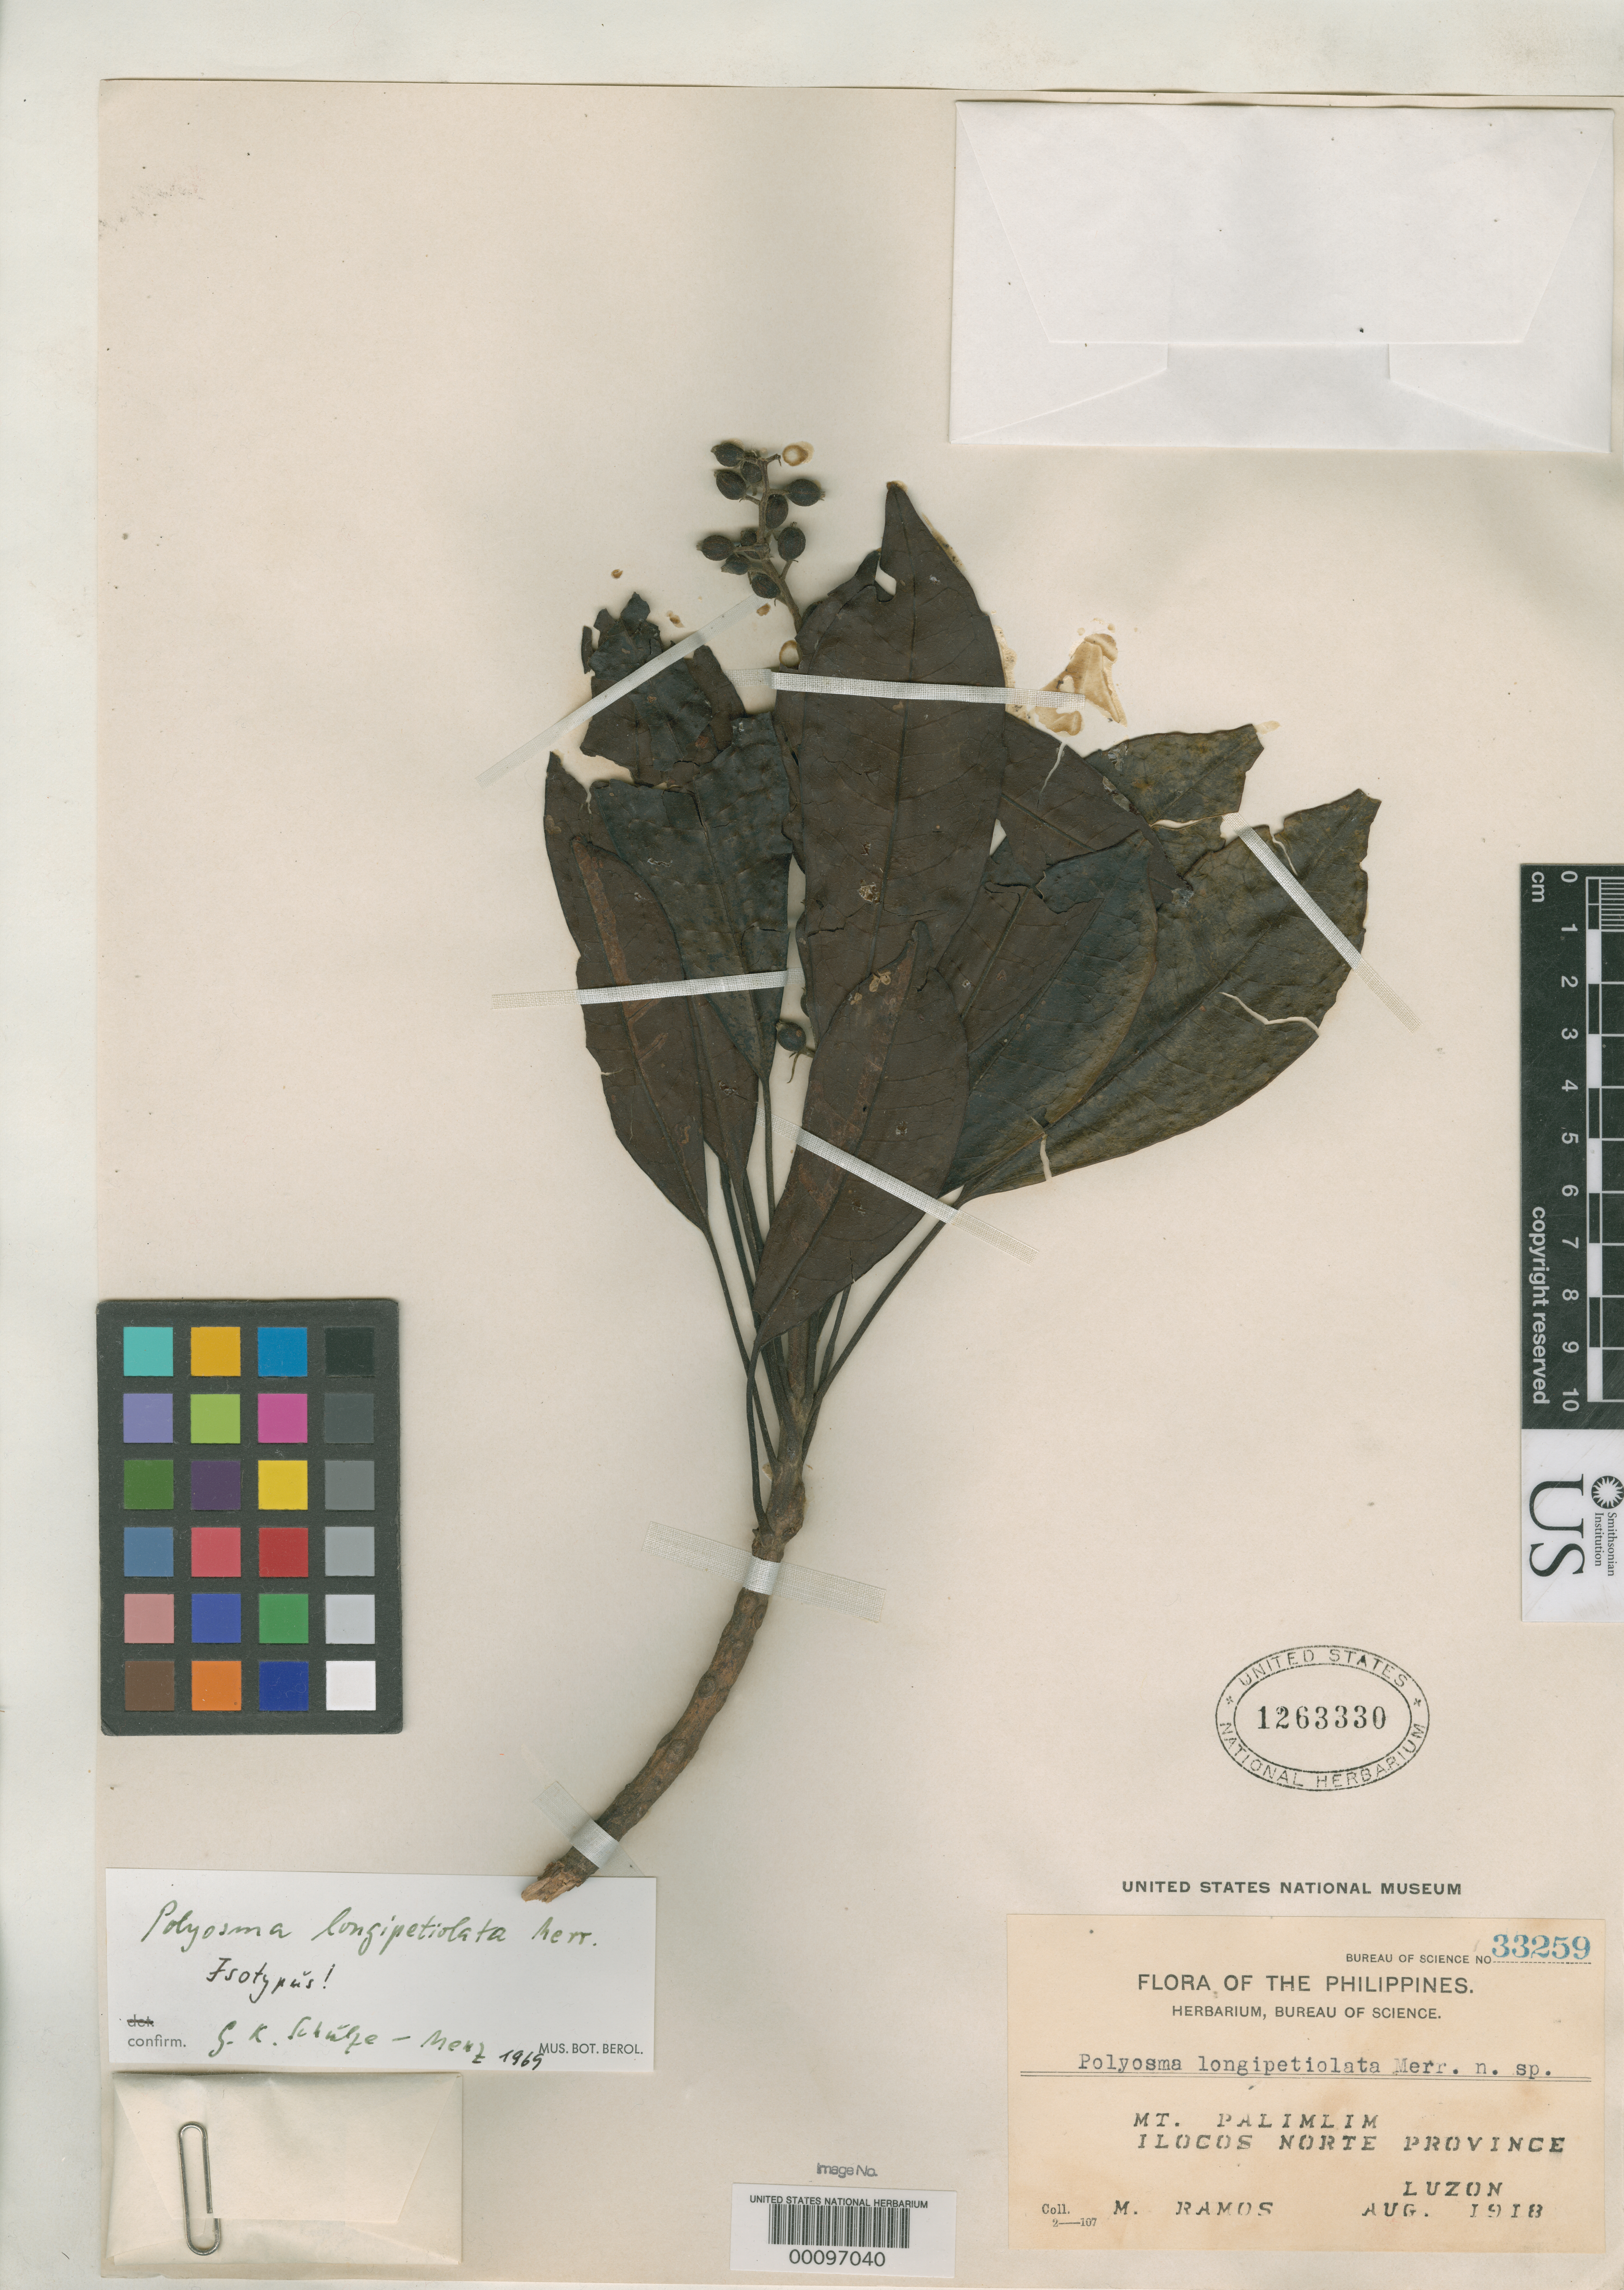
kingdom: Plantae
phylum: Tracheophyta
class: Magnoliopsida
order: Escalloniales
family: Escalloniaceae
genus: Polyosma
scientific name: Polyosma longipetiolata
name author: Merr.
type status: Isotype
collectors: M. Ramos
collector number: Bur. Sci. 33259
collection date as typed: Aug 1918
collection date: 1918-08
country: Philippines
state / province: Ilocos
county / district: Ilocos Norte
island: Luzon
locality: Mt. Palimlin.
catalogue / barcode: US 1263330